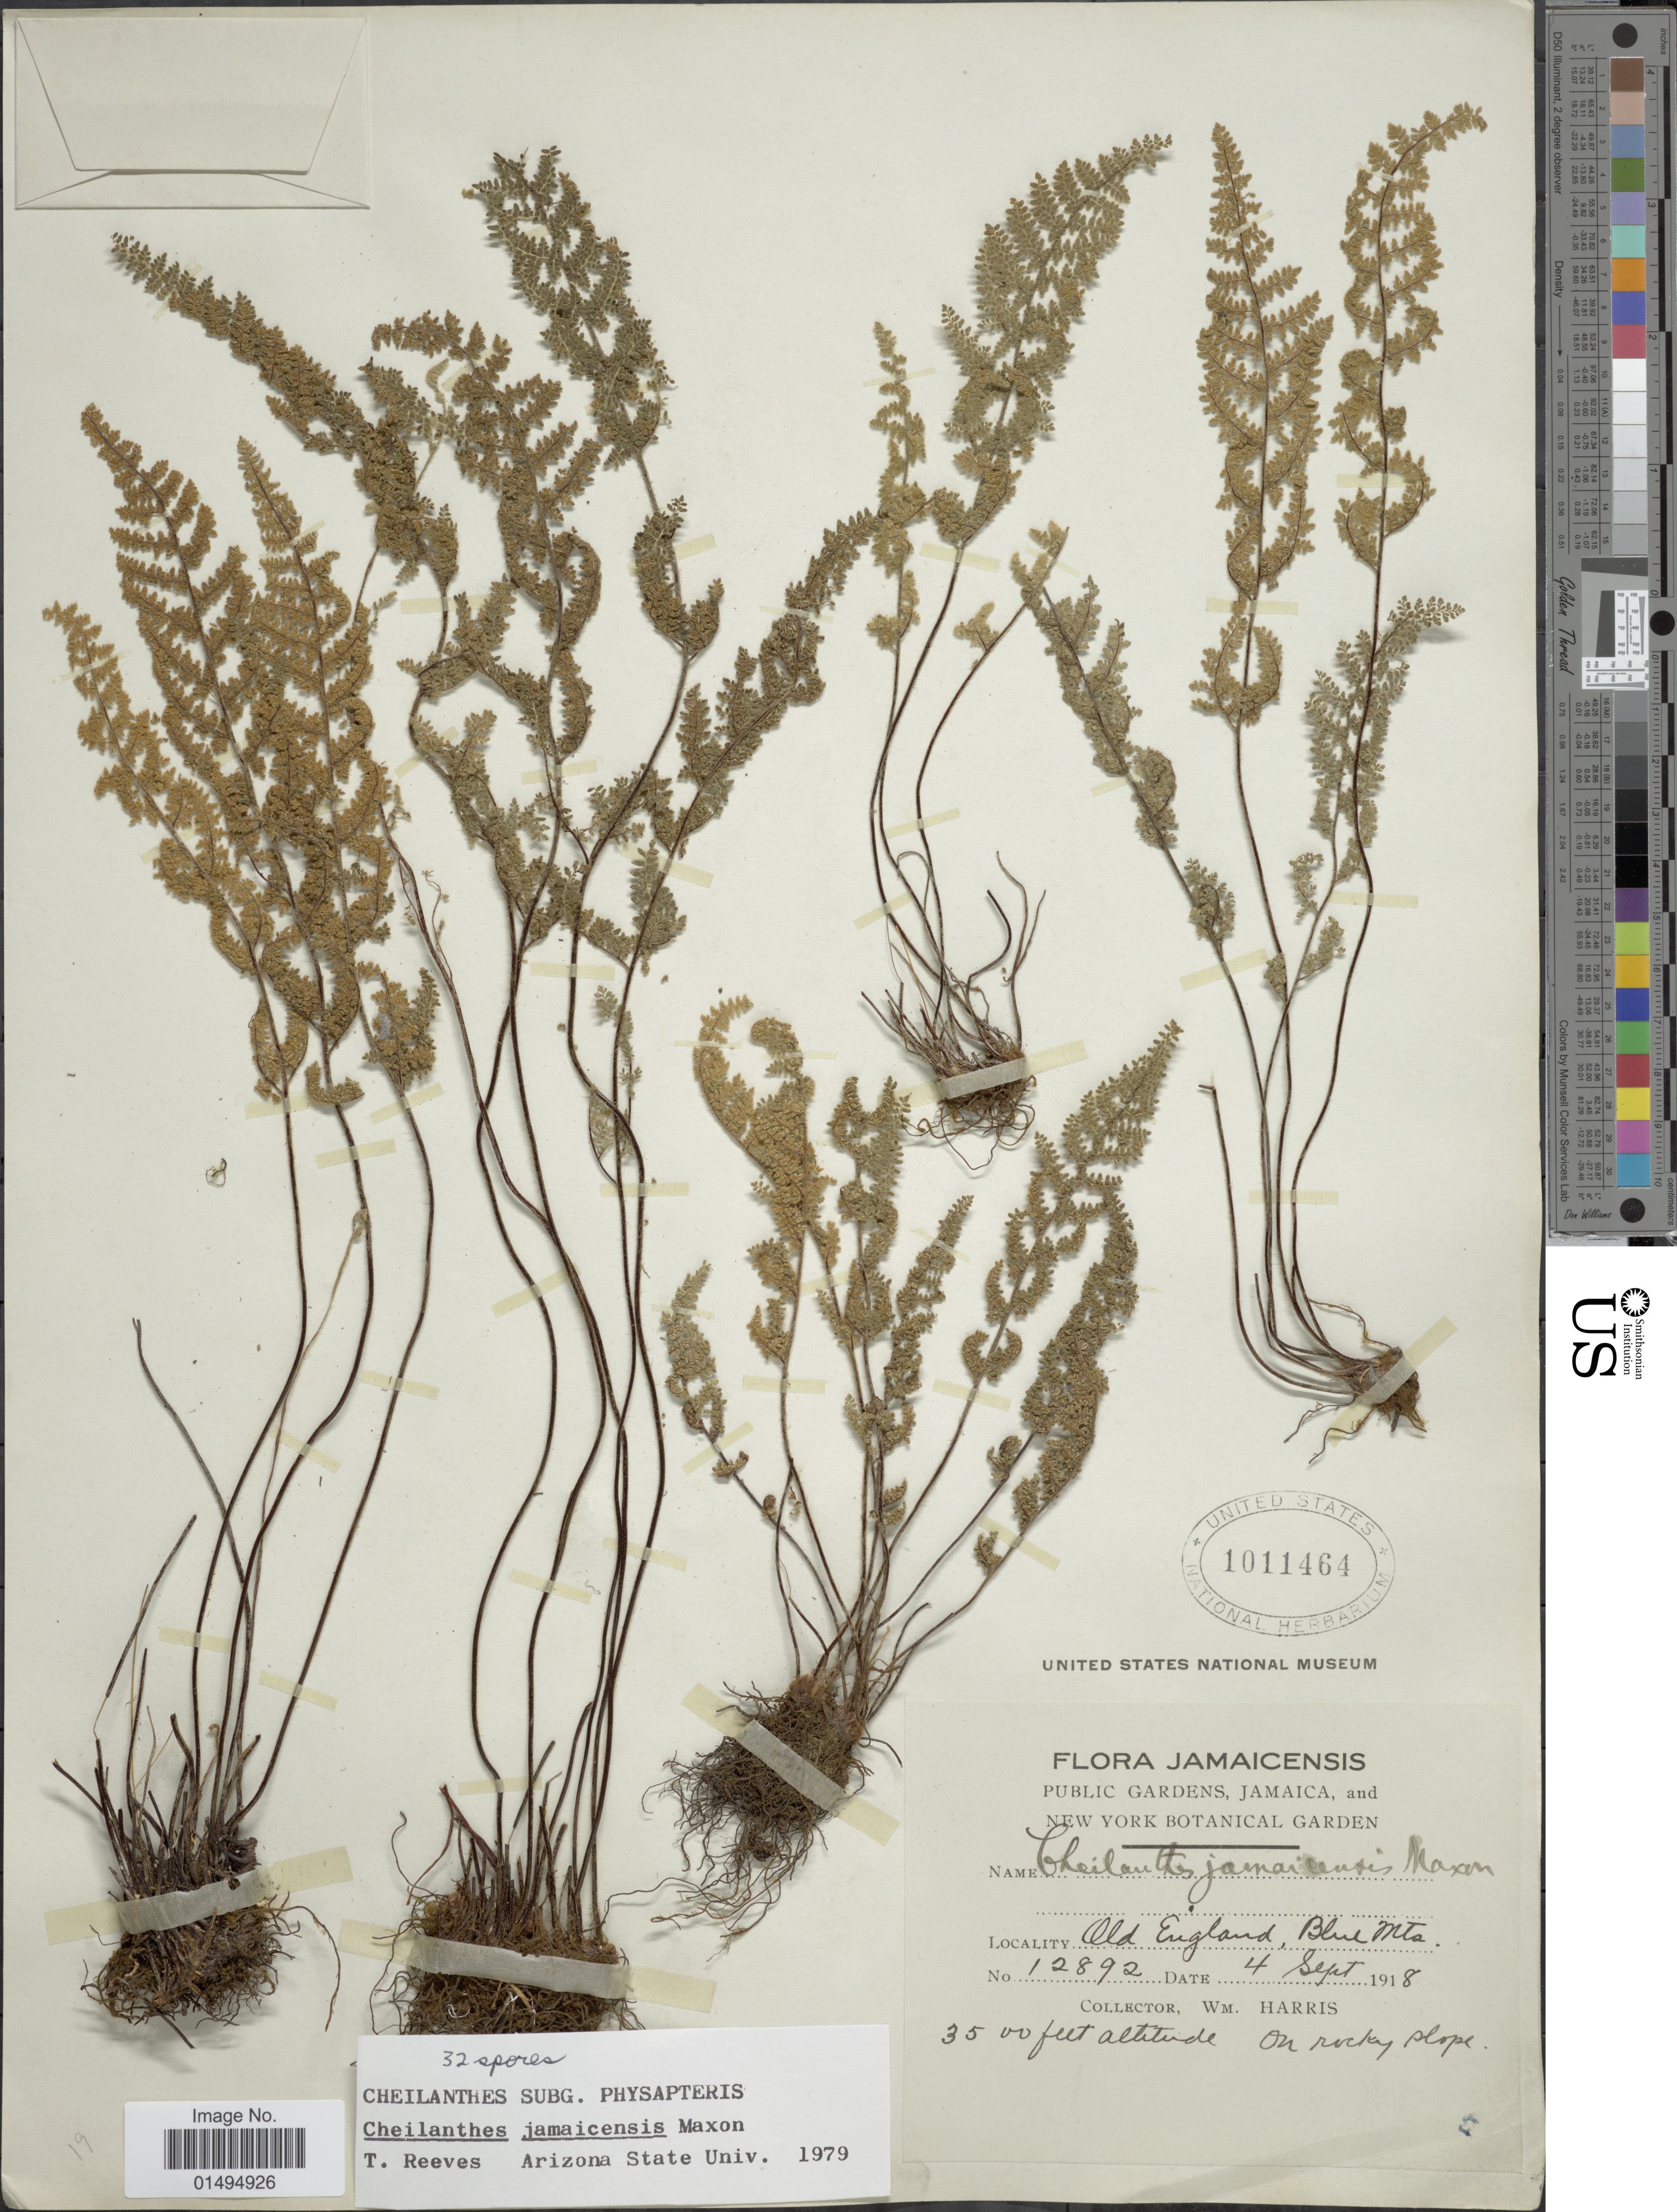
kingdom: Plantae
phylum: Tracheophyta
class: Polypodiopsida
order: Polypodiales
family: Pteridaceae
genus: Myriopteris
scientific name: Myriopteris jamaicensis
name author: (Maxon) Grusz & Windham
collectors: W. Harris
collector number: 12892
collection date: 1918-09-04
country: Jamaica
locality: Old England, Blue Mts. Jamaicensis.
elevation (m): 1067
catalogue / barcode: US 1011464